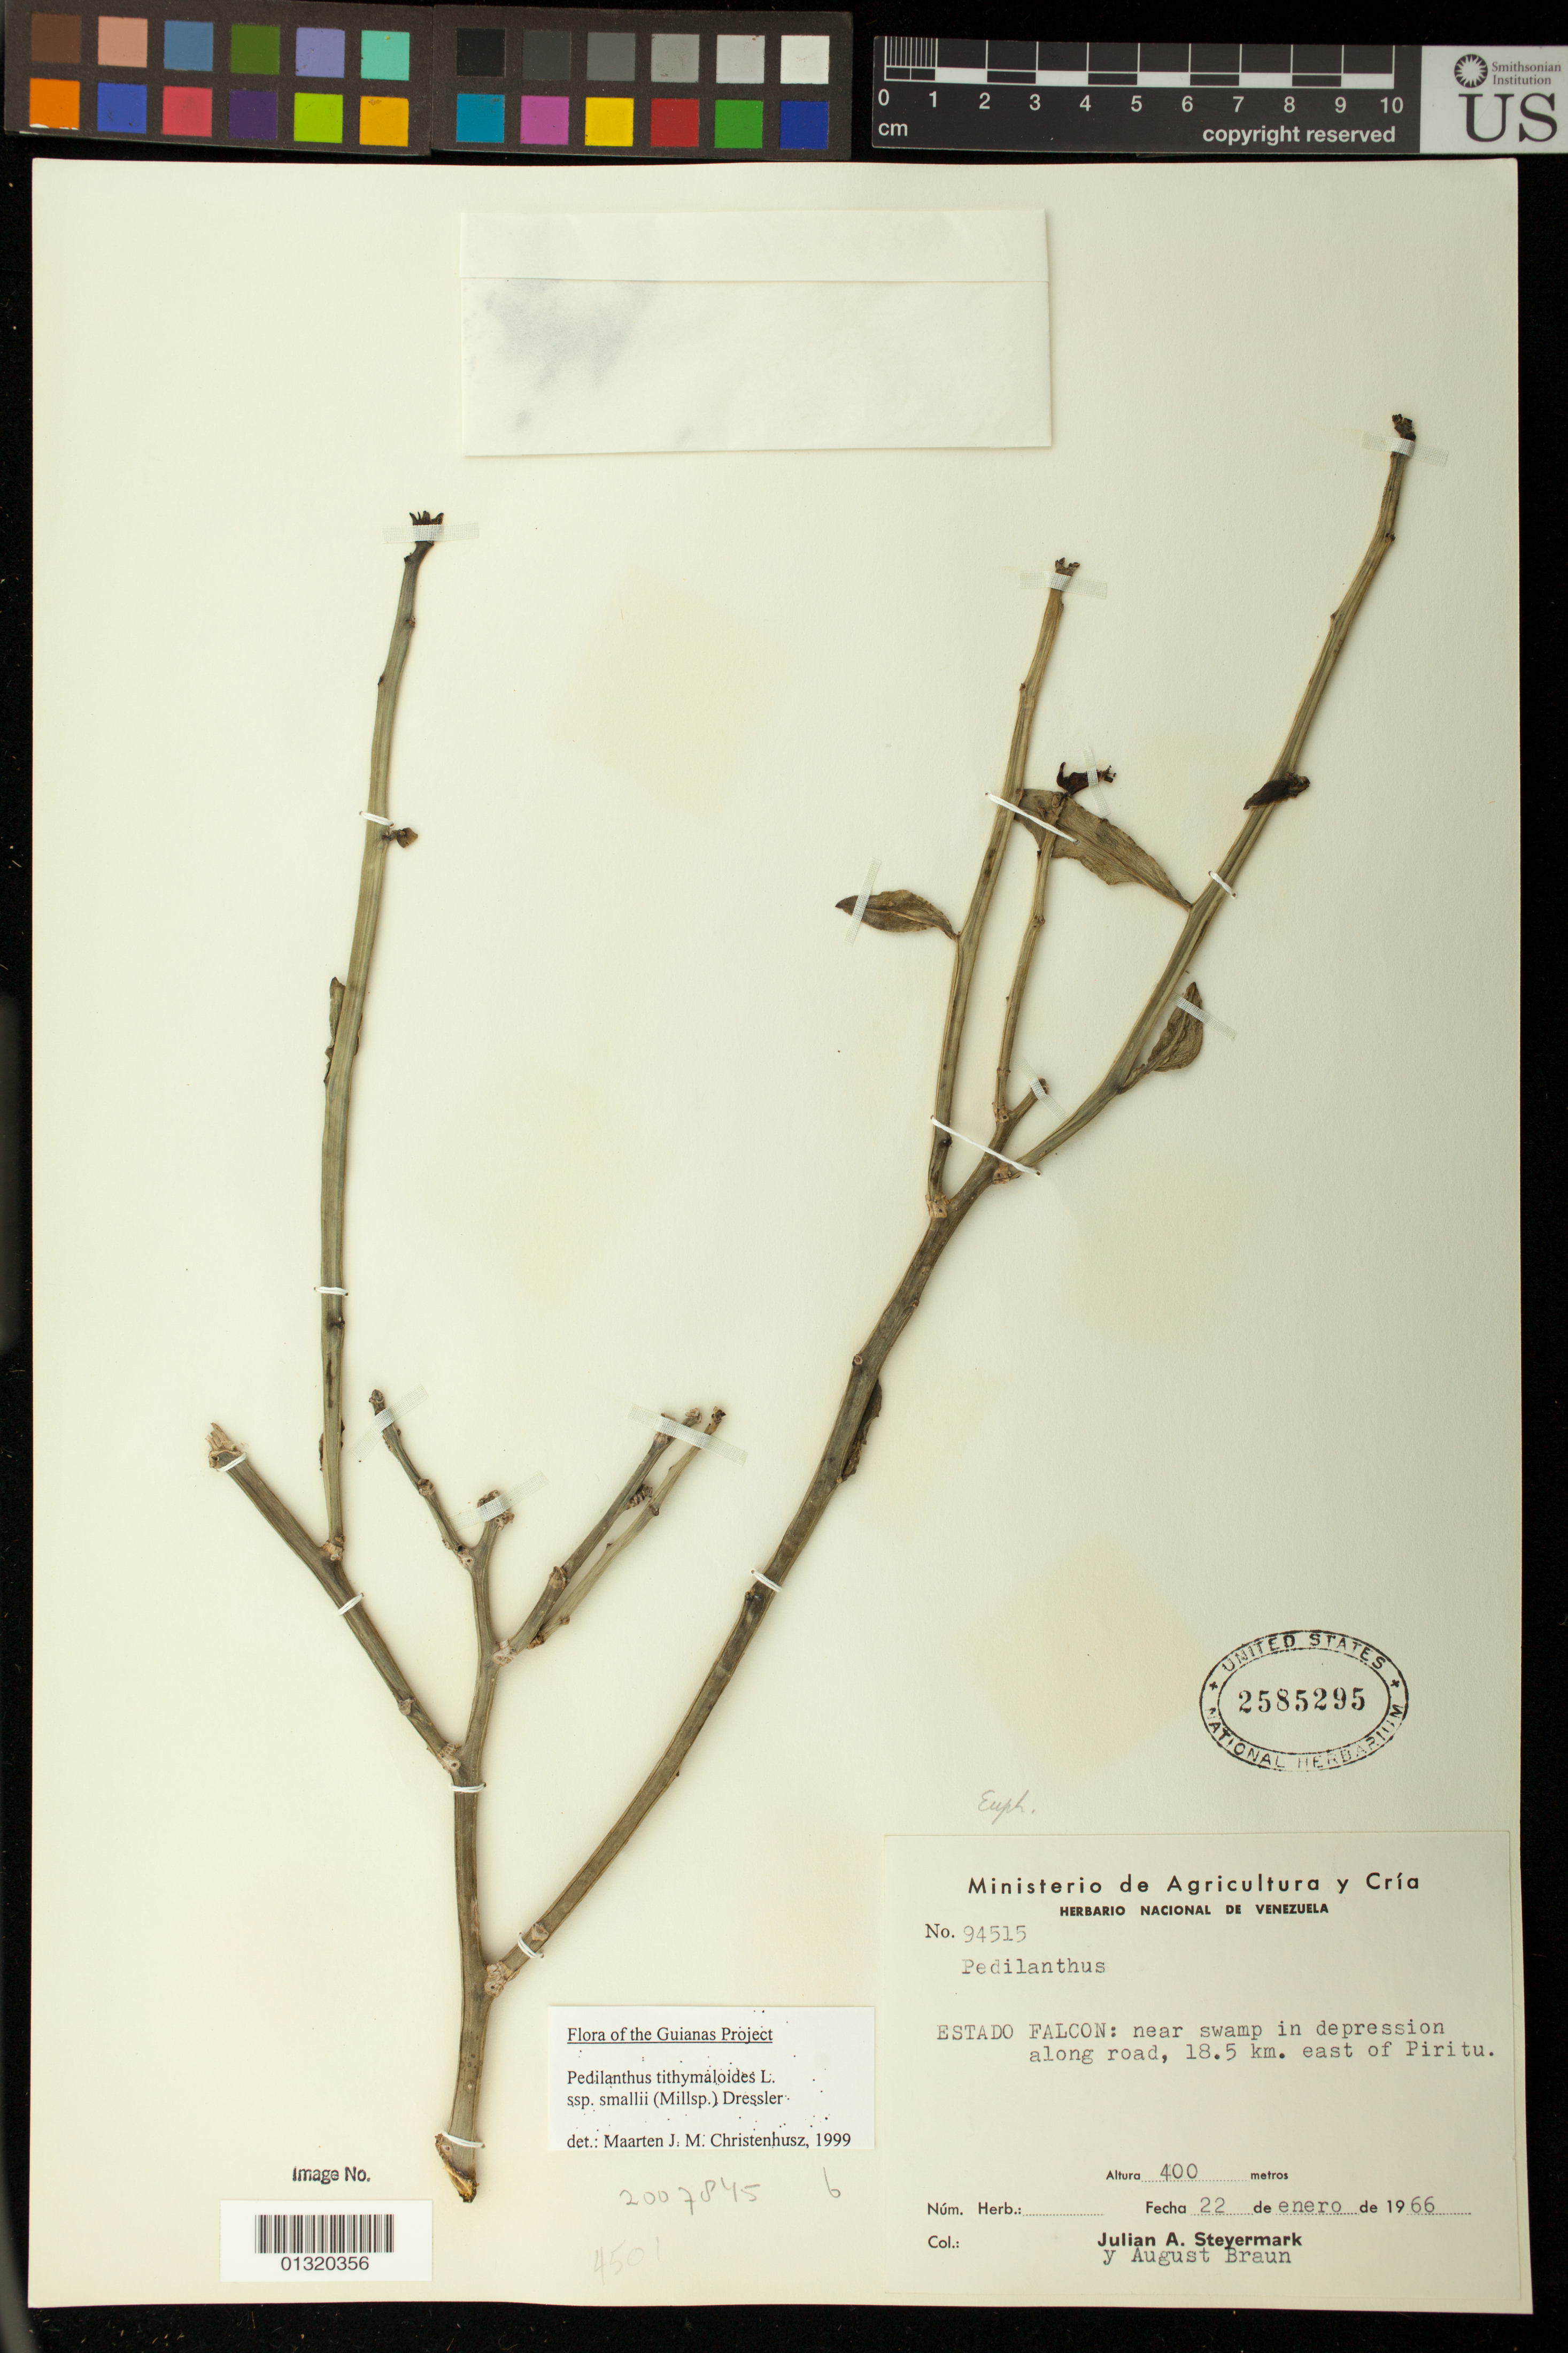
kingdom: Plantae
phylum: Tracheophyta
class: Magnoliopsida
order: Malpighiales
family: Euphorbiaceae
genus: Pedilanthus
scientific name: Pedilanthus tithymaloides subsp. smallii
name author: (Millsp.) Dressler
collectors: J. Steyermark & A. Braun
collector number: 94515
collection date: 1966-01-22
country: Venezuela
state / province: Falcón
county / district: Piritu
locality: near swamp; along road, 18.5 km. east of Piritu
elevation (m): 400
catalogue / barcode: US 2585295